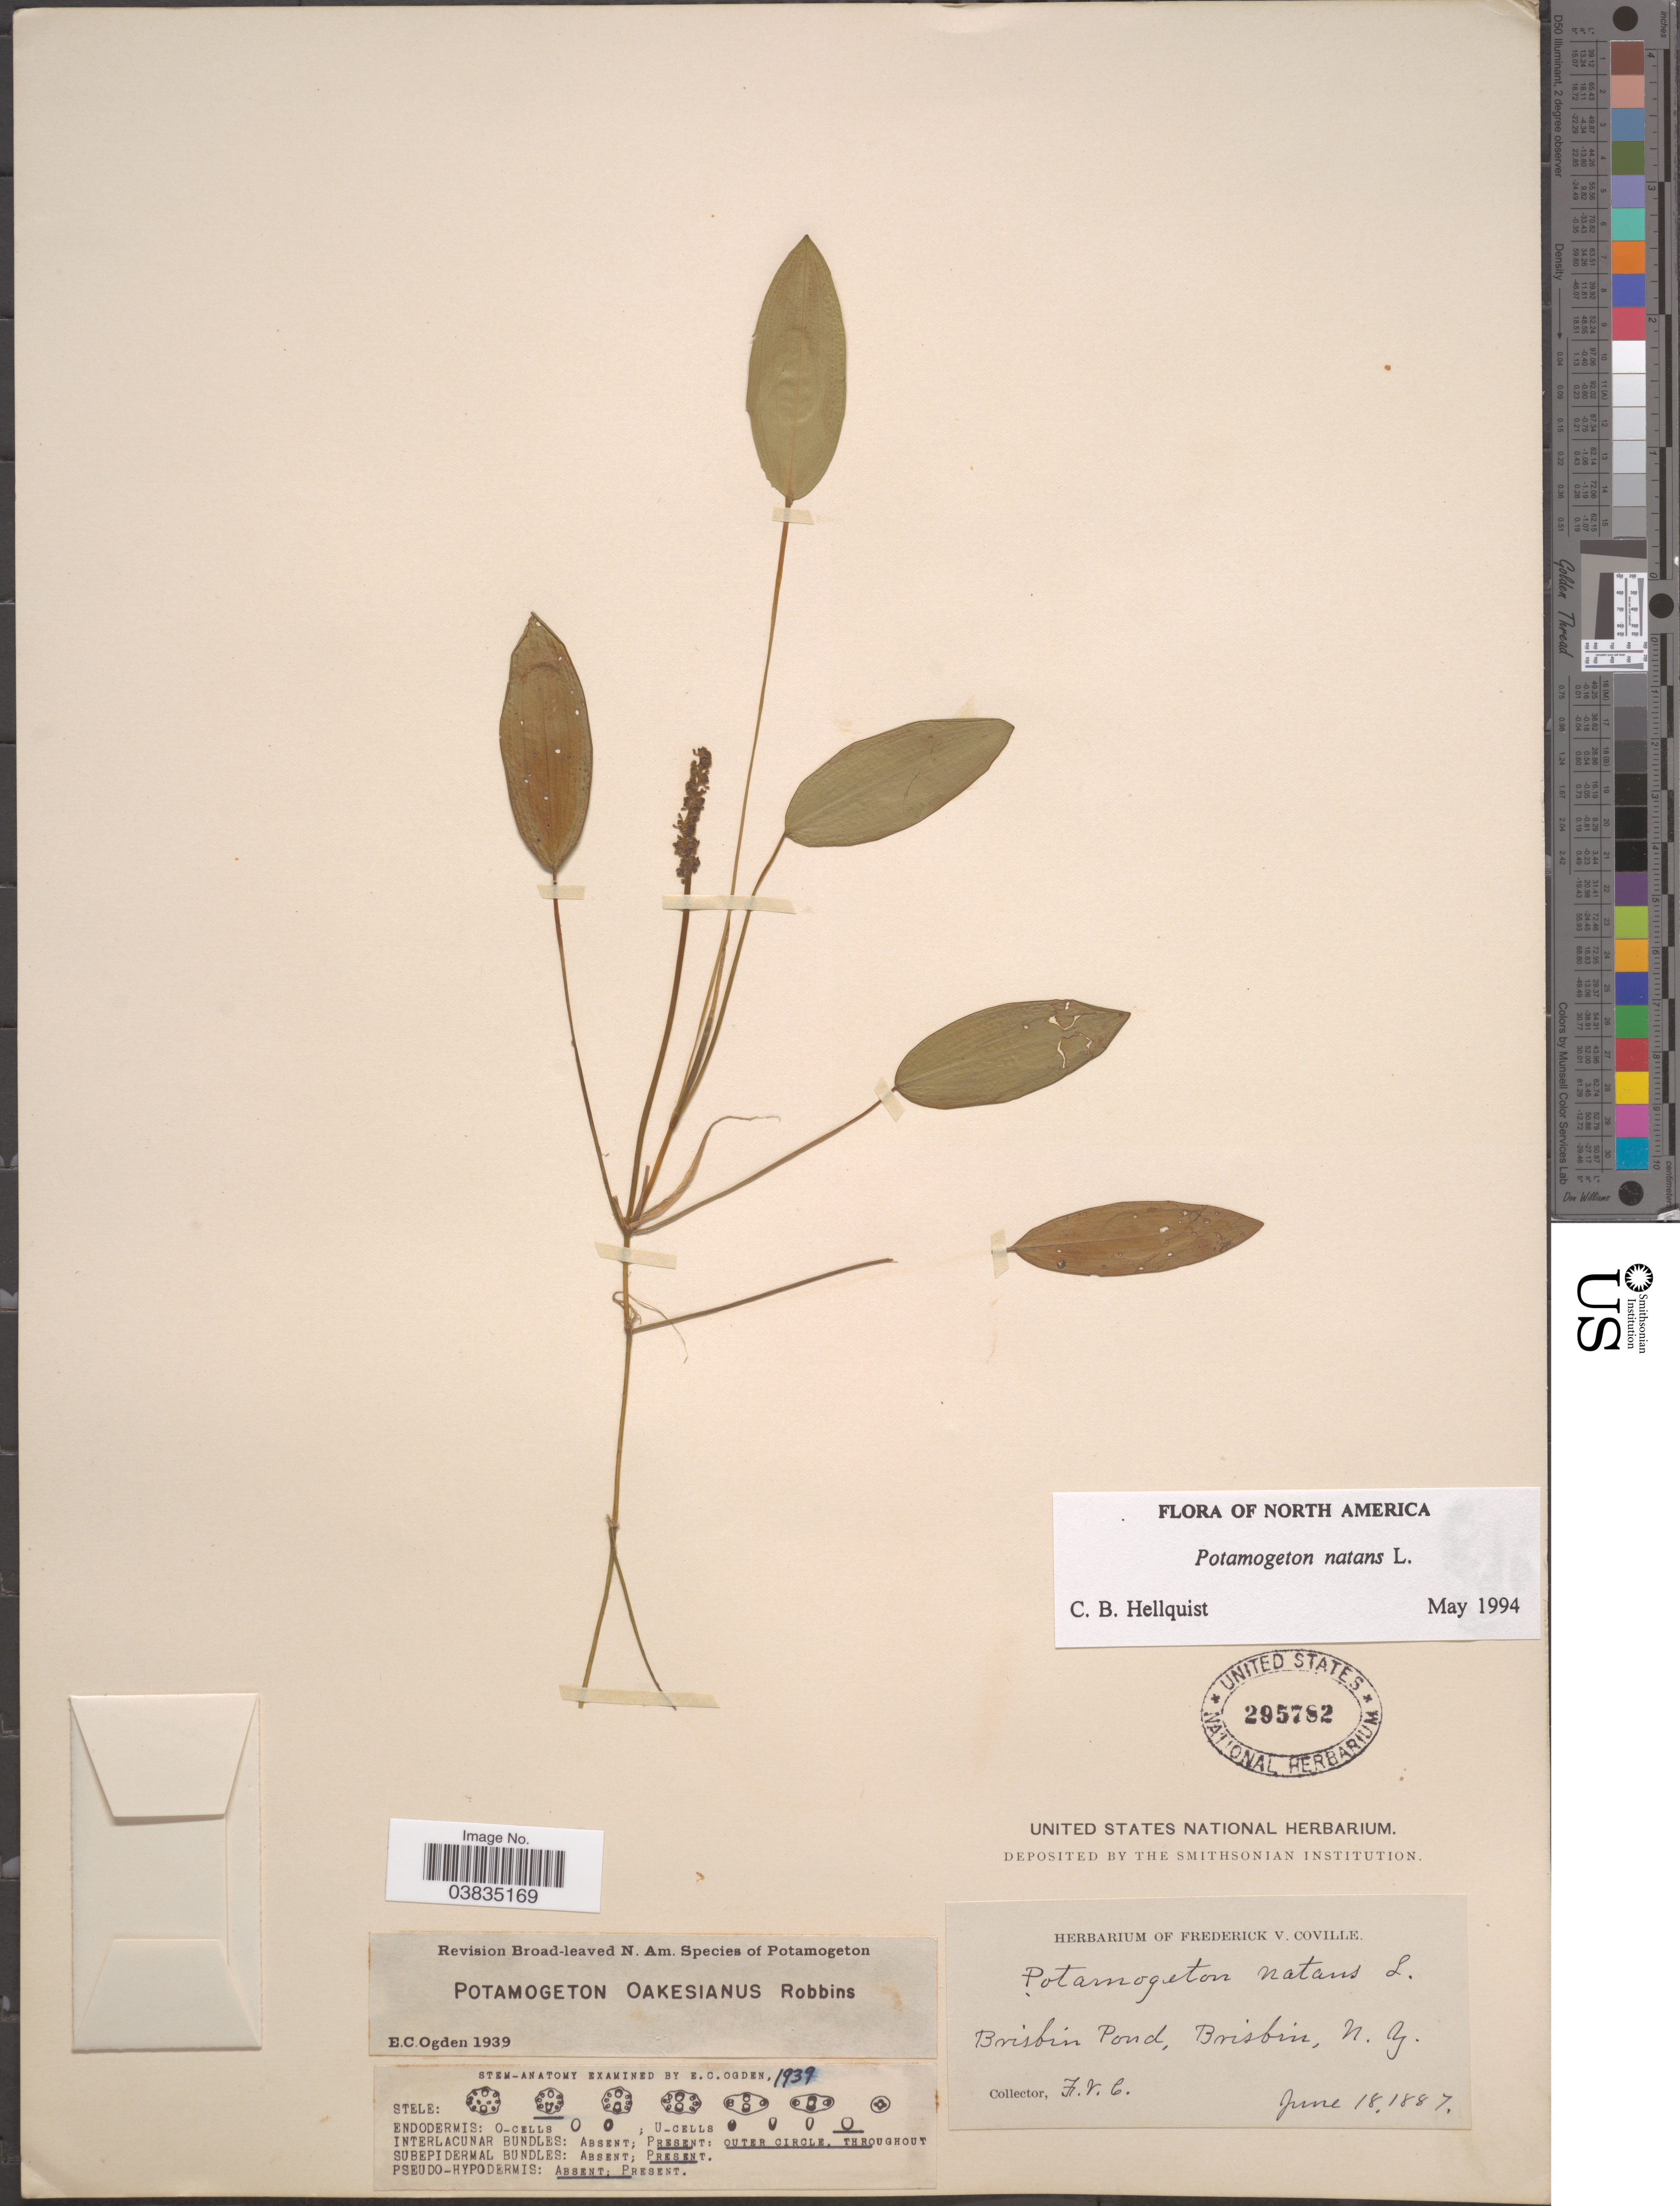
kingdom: Plantae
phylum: Tracheophyta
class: Liliopsida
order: Alismatales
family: Potamogetonaceae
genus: Potamogeton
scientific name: Potamogeton natans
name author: L.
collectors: F. V. Coville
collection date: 1887-06-18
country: United States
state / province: New York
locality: Brisbin Pond, Brisbin.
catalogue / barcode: US 295782